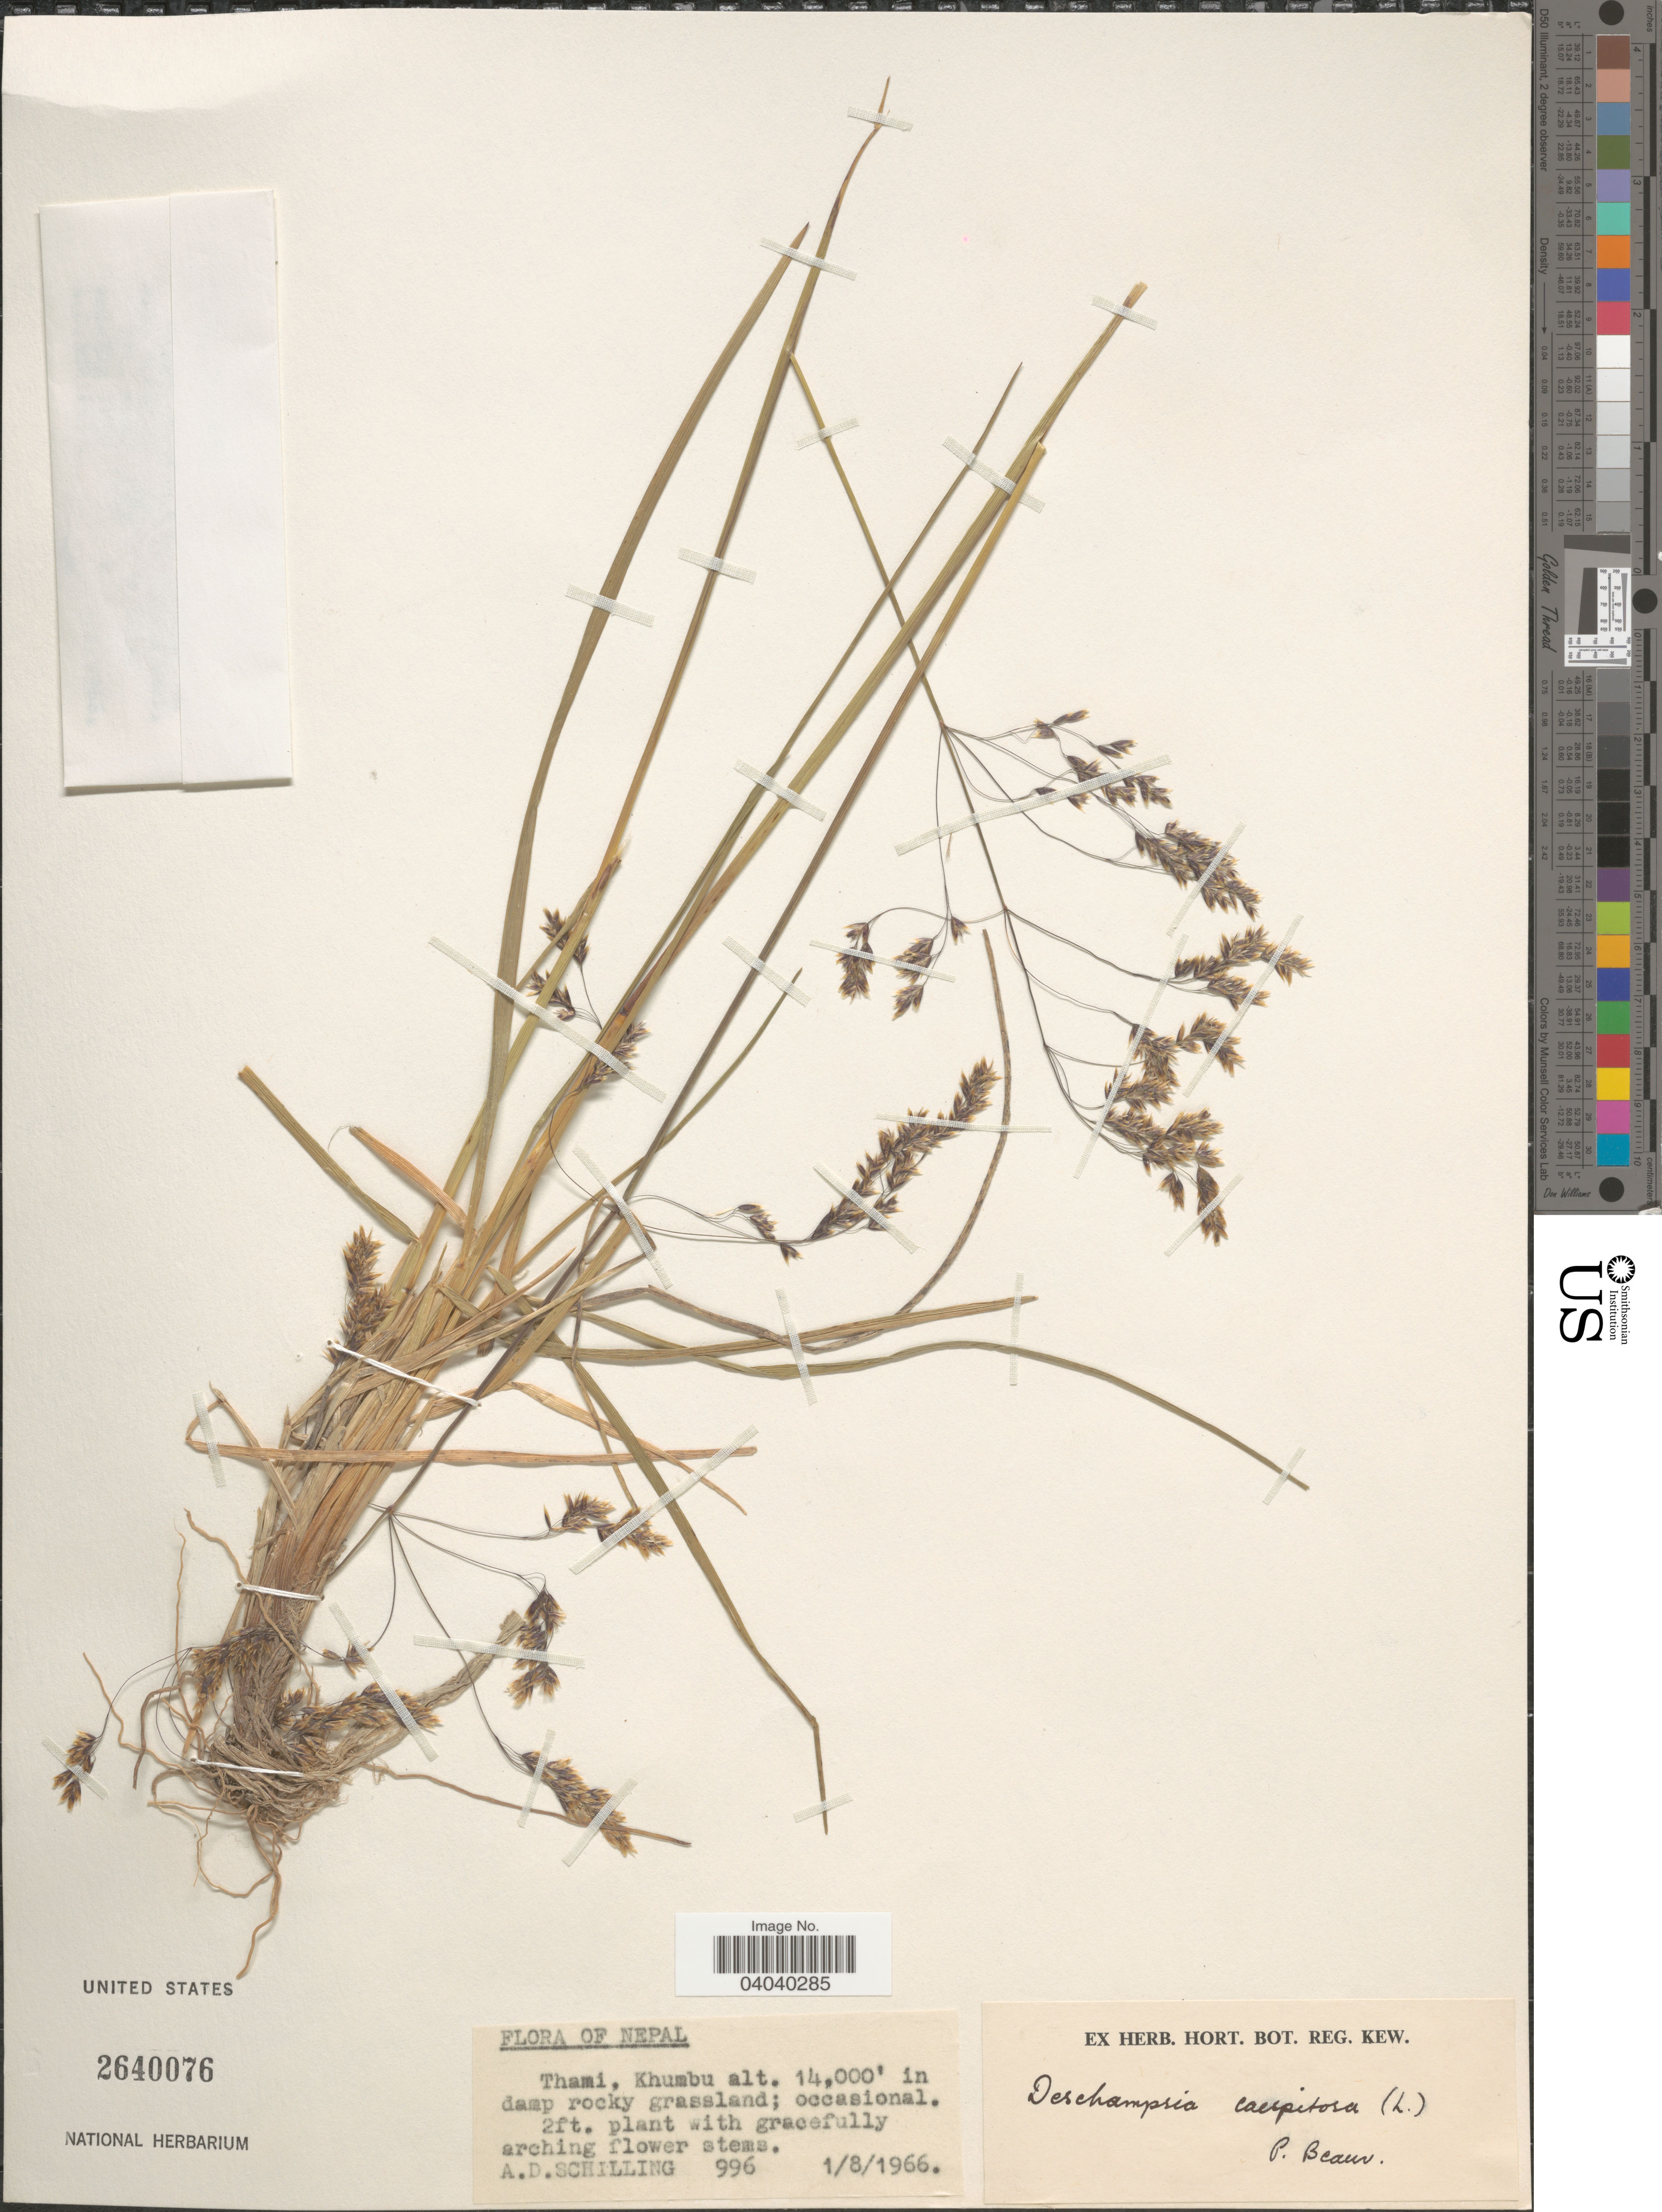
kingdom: Plantae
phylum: Tracheophyta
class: Liliopsida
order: Poales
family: Poaceae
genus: Deschampsia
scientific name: Deschampsia cespitosa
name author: (L.) P. Beauv.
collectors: A. Schilling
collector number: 996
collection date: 1966-08-01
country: Nepal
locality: Thami, Khumbu.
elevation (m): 4267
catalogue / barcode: US 2640076